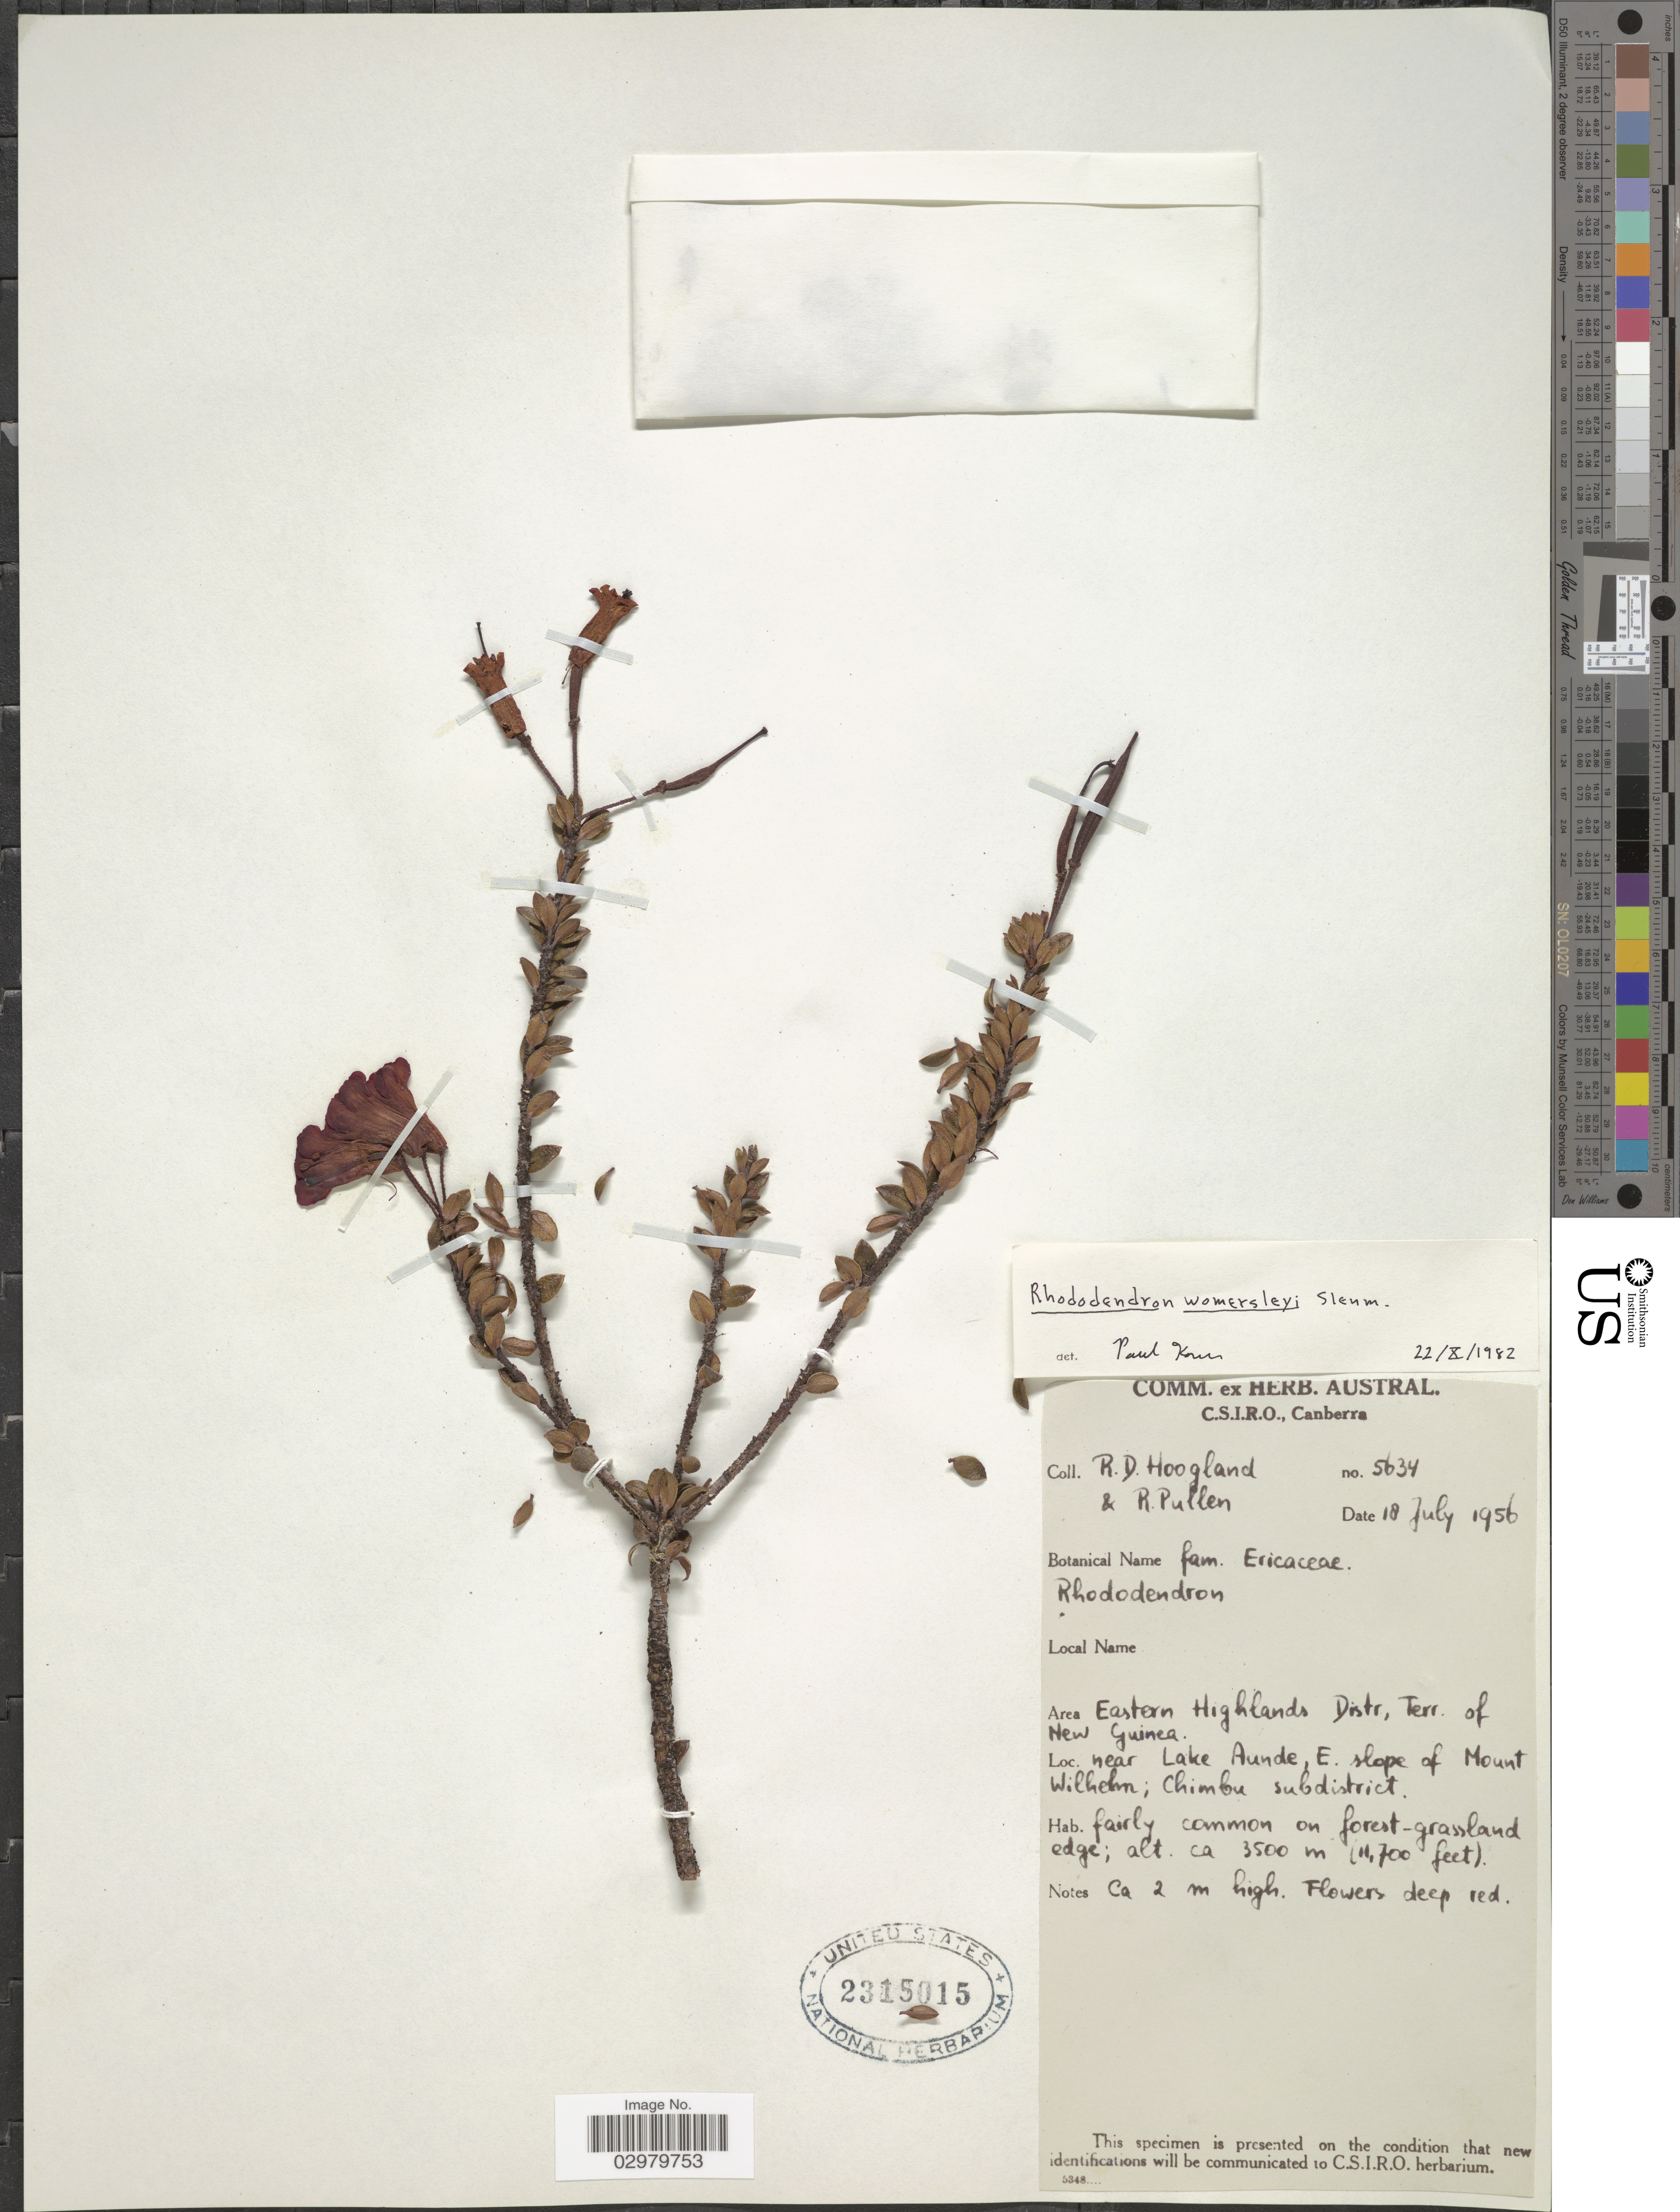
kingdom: Plantae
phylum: Tracheophyta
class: Magnoliopsida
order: Ericales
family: Ericaceae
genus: Rhododendron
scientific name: Rhododendron womersleyi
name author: Sleumer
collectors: R. D. Hoogland & R. Pullen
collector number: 5634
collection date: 1956-07-18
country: Papua New Guinea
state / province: Chimbu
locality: Eastern Highlands Distr, Terr. of New Guinea, near Lake Aunde, E. slope of Mount Wilhelm; Chimbu subdistrict.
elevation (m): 3566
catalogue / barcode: US 2315015